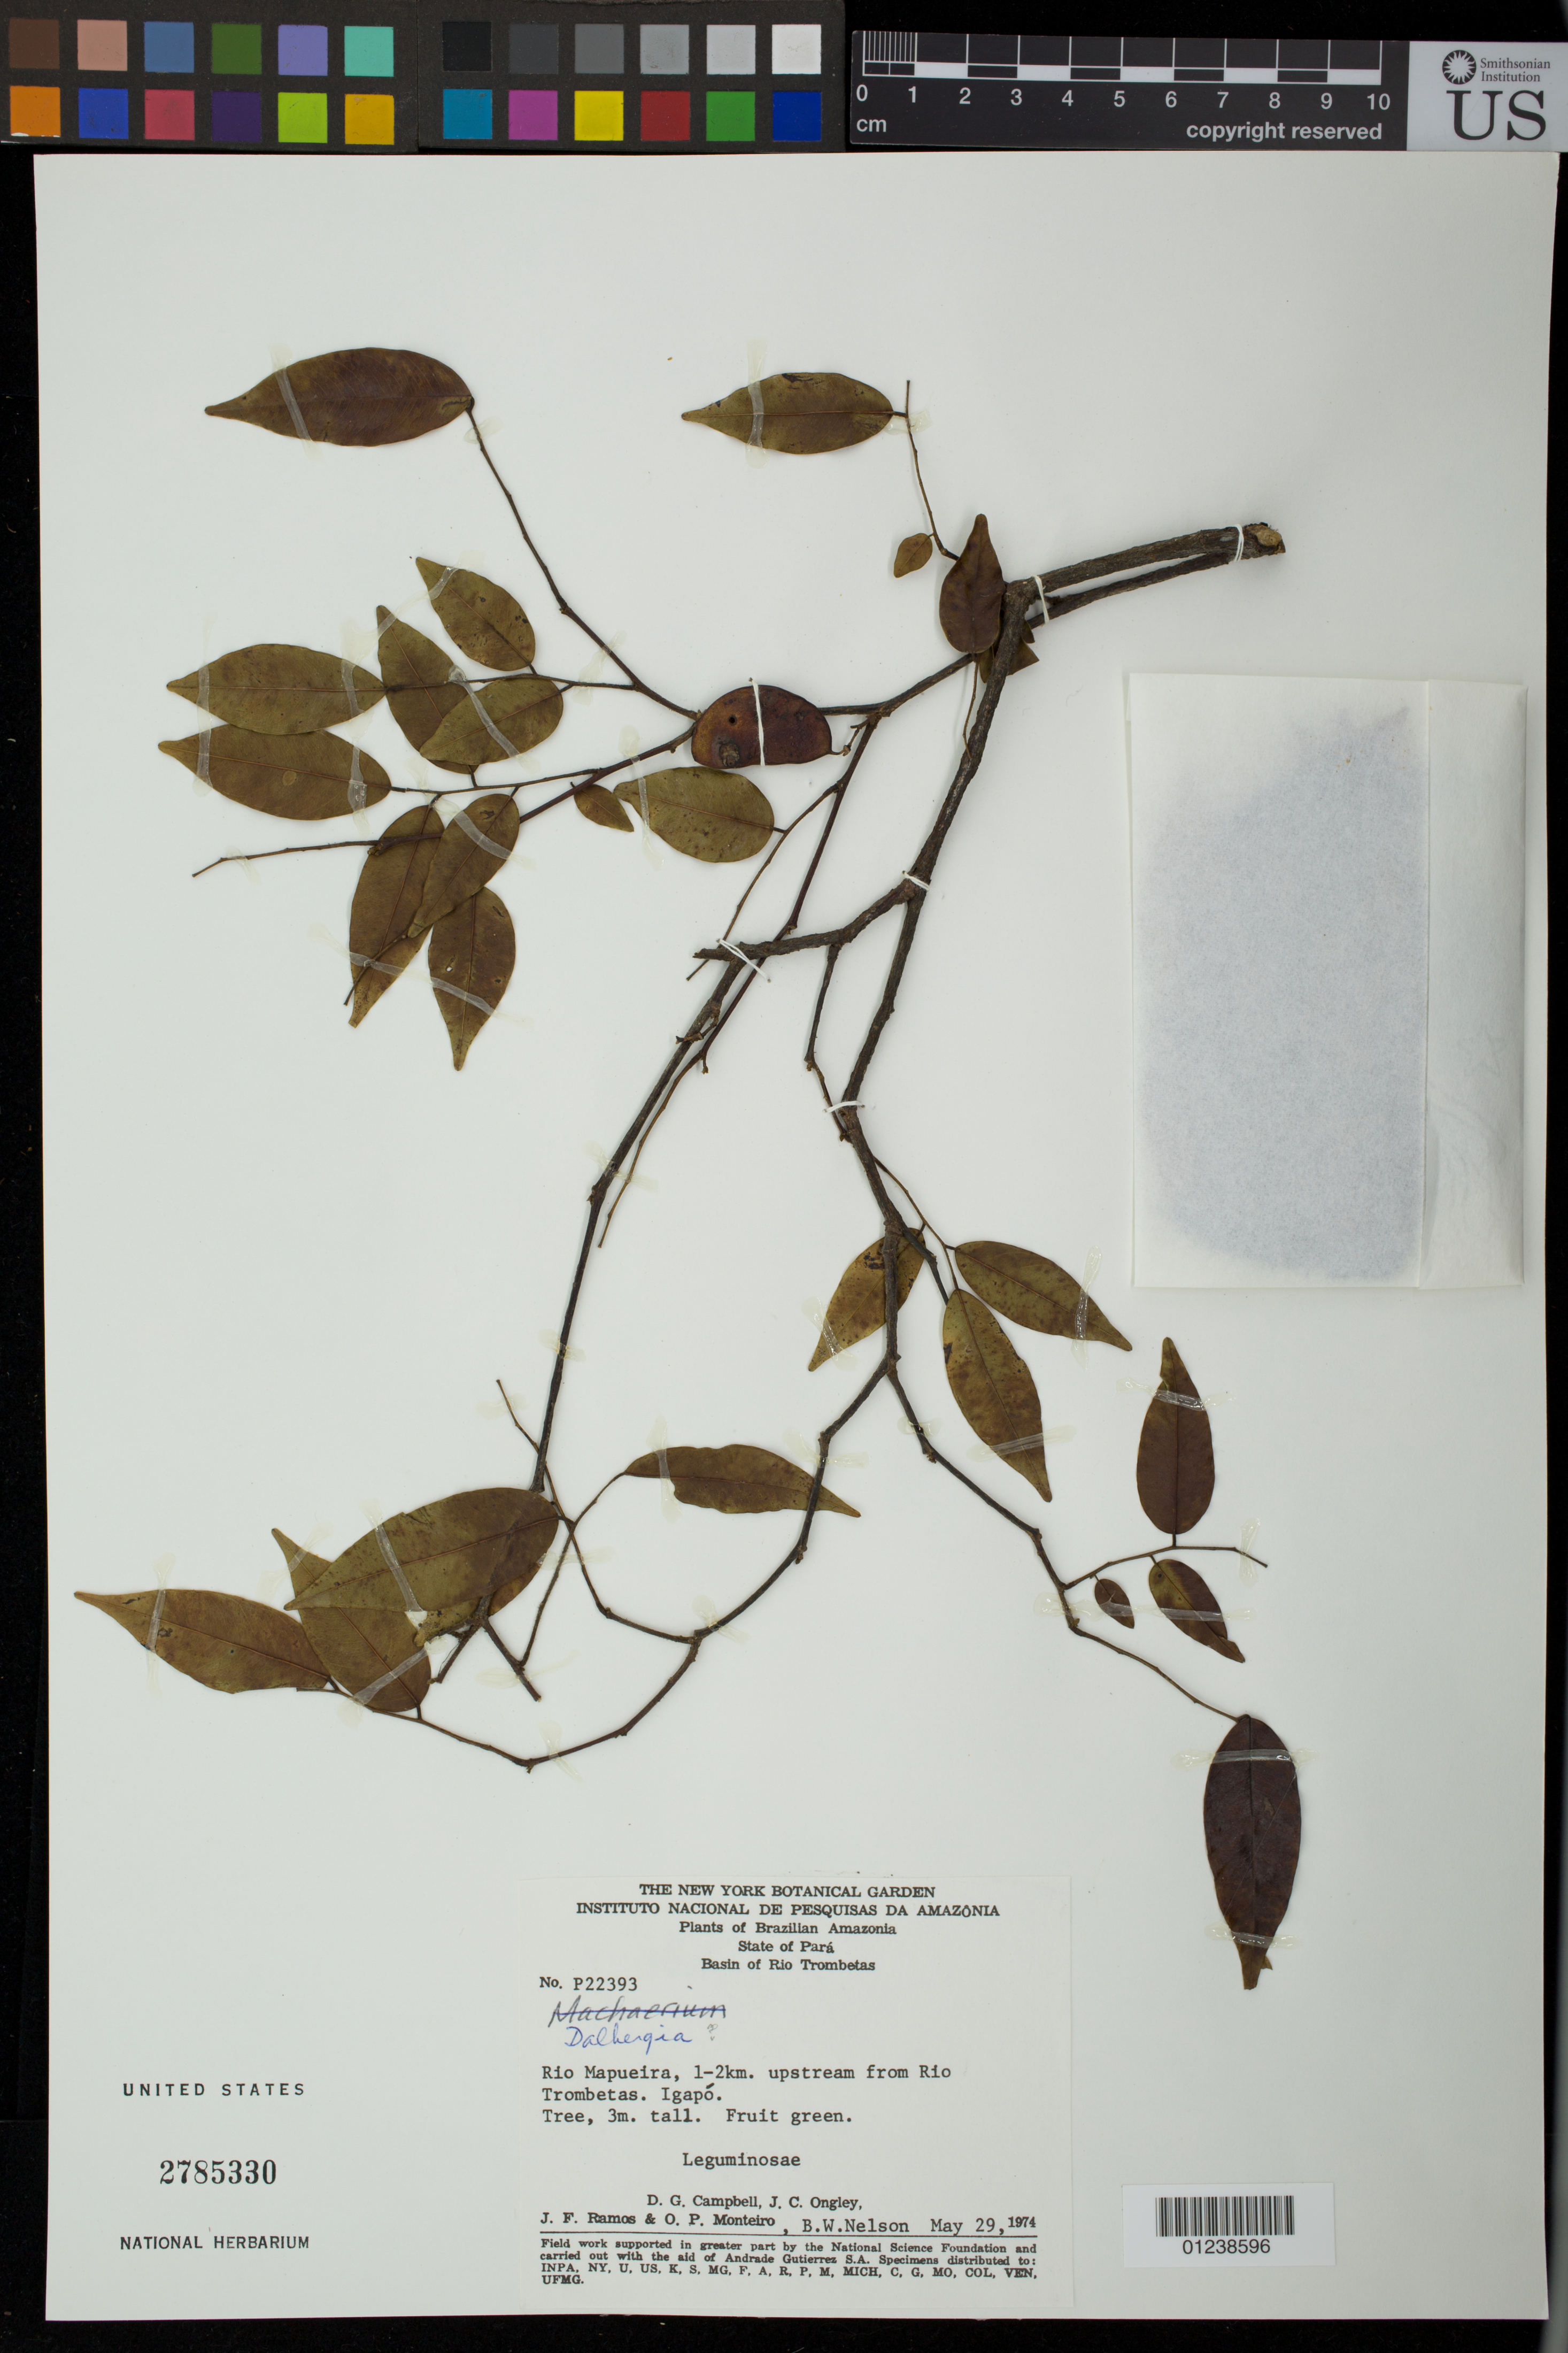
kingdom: Plantae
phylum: Tracheophyta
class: Magnoliopsida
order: Fabales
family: Fabaceae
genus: Dalbergia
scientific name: Dalbergia sp.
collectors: D. G. Campbell, J. C. Ongley, J. F. Ramos, O. P. Monteiro & B. W. Nelson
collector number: P22393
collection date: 1974-05-29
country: Brazil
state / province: Para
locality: Rio Mapueira, 1-2 km. upstream from Rio Trombetas. Igapo.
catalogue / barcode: US 2785330